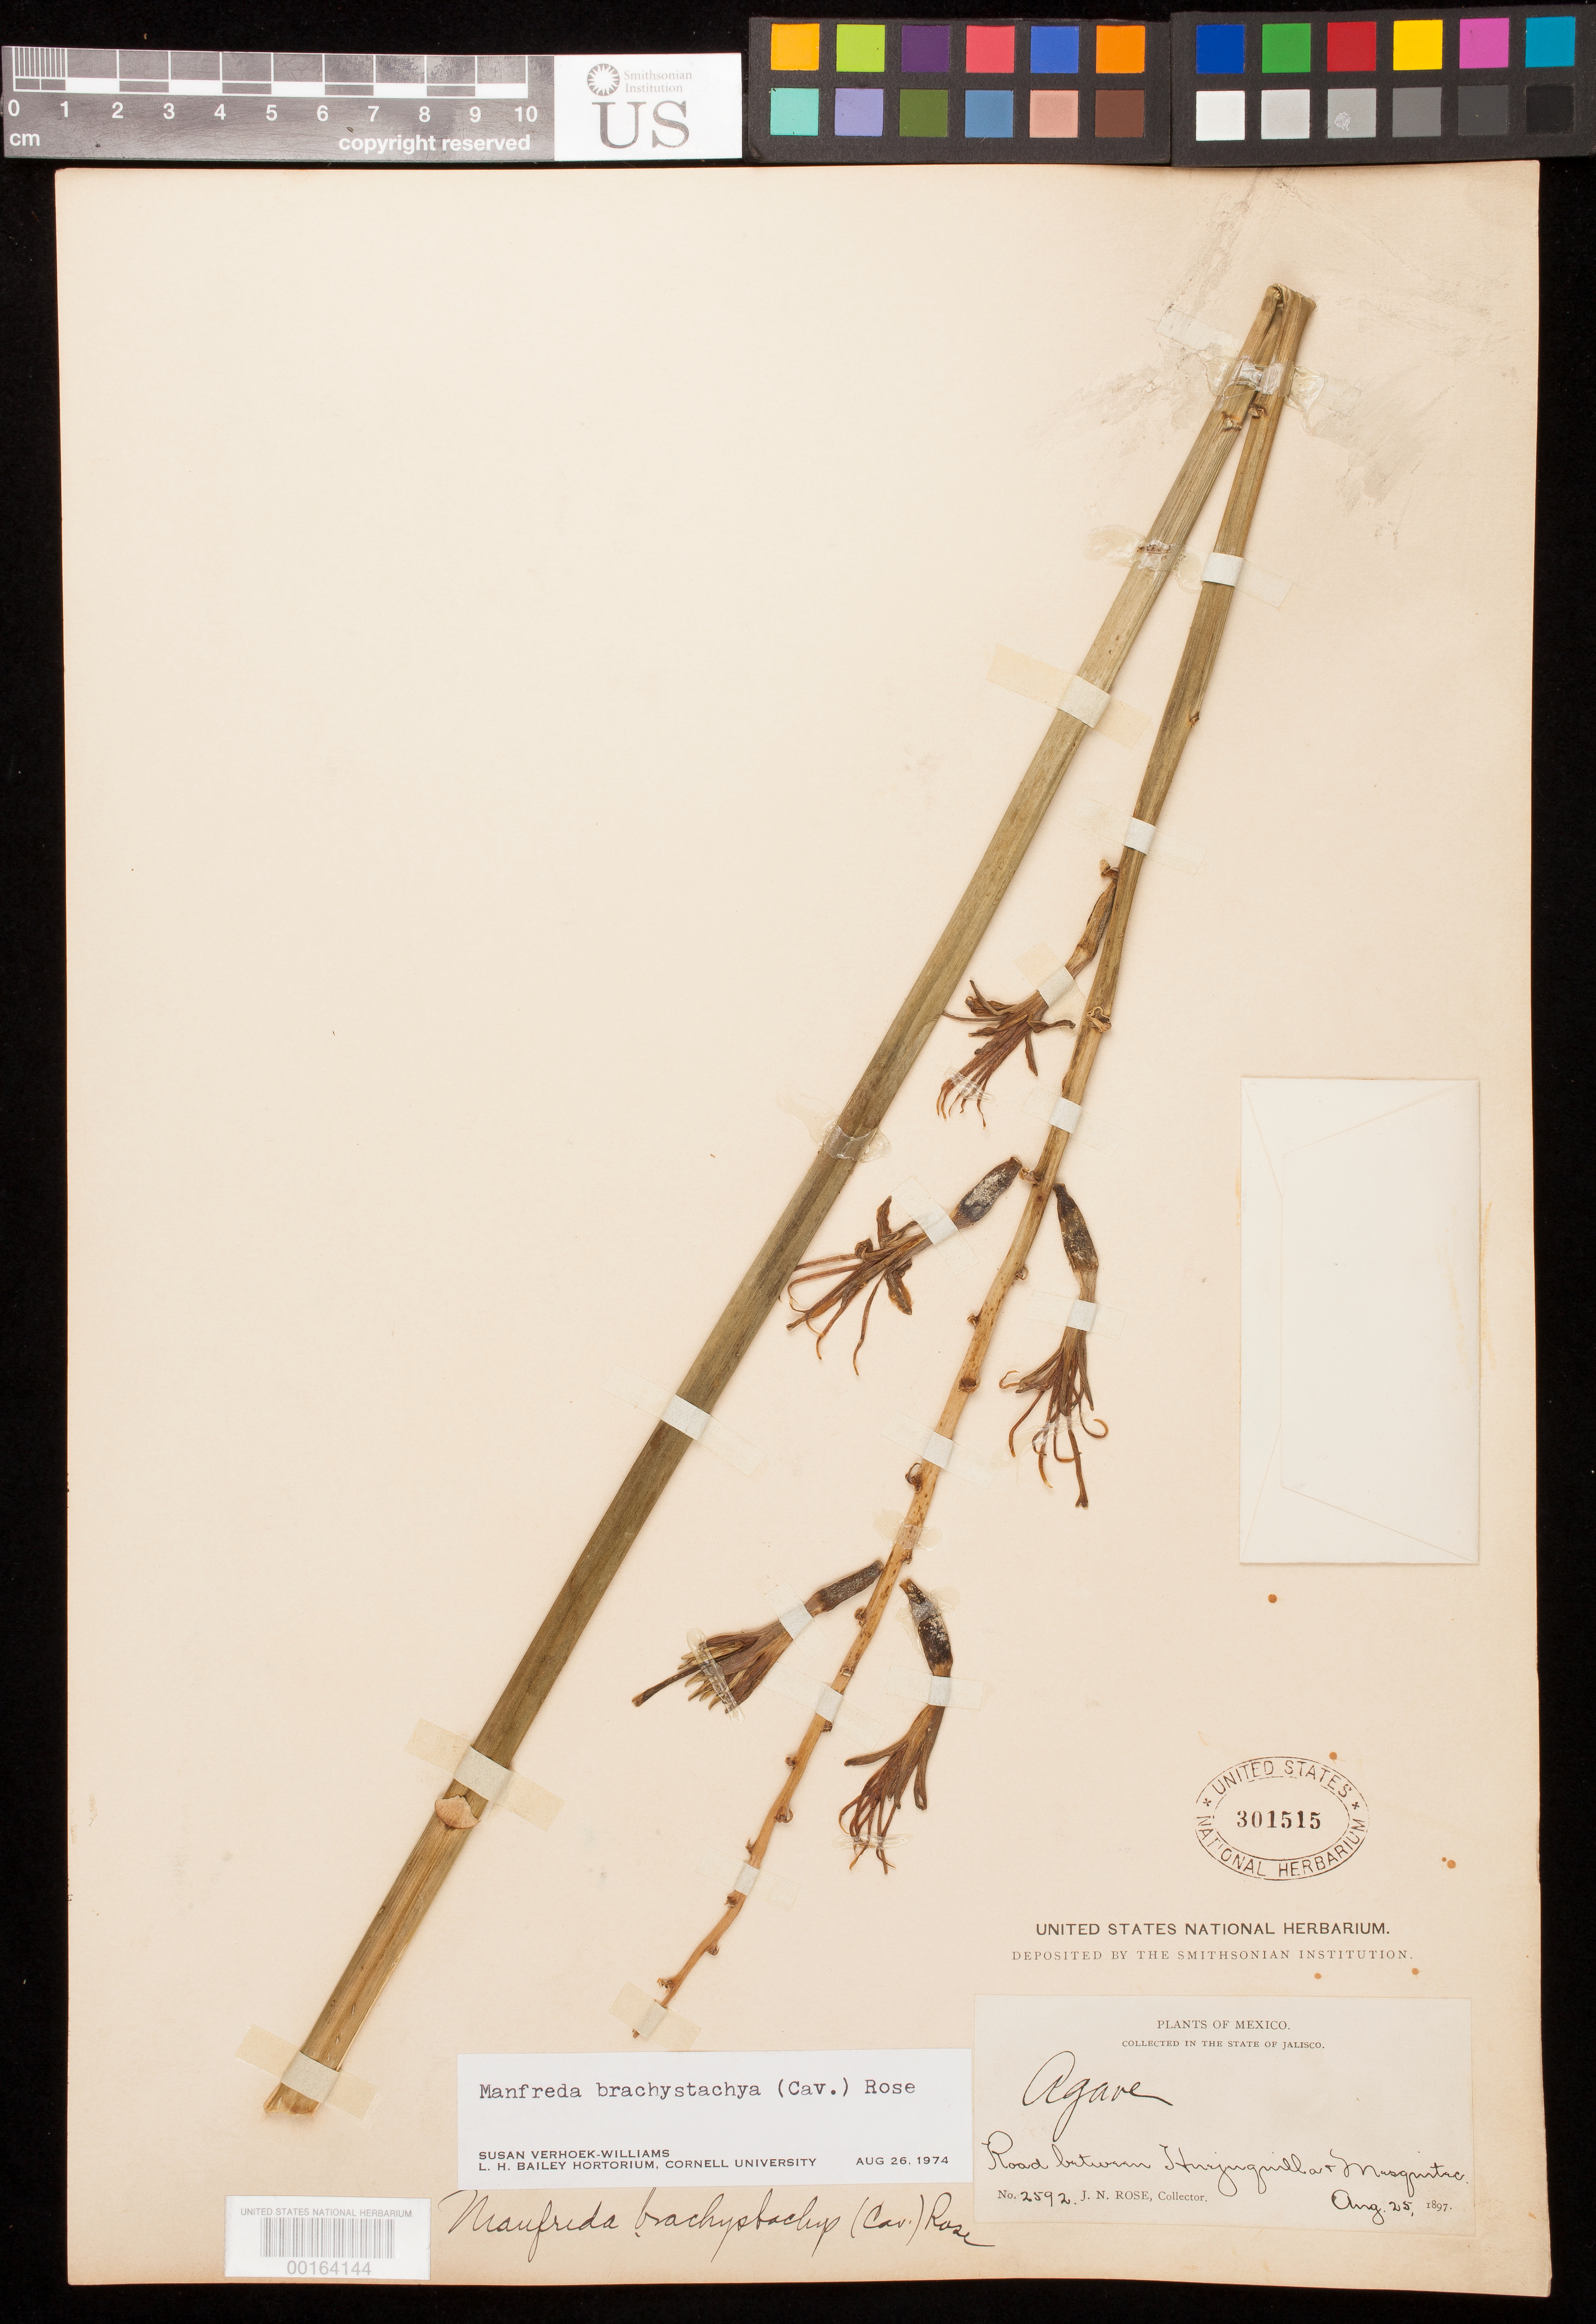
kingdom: Plantae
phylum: Tracheophyta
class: Liliopsida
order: Asparagales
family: Asparagaceae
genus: Manfreda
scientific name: Manfreda brachystachys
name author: (Cav.) Rose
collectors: J. N. Rose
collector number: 2592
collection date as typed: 25 Aug 1897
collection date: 1897-08-25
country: Mexico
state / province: Jalisco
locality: Road between Huejuquilla and Mesquitec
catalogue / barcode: US 301515